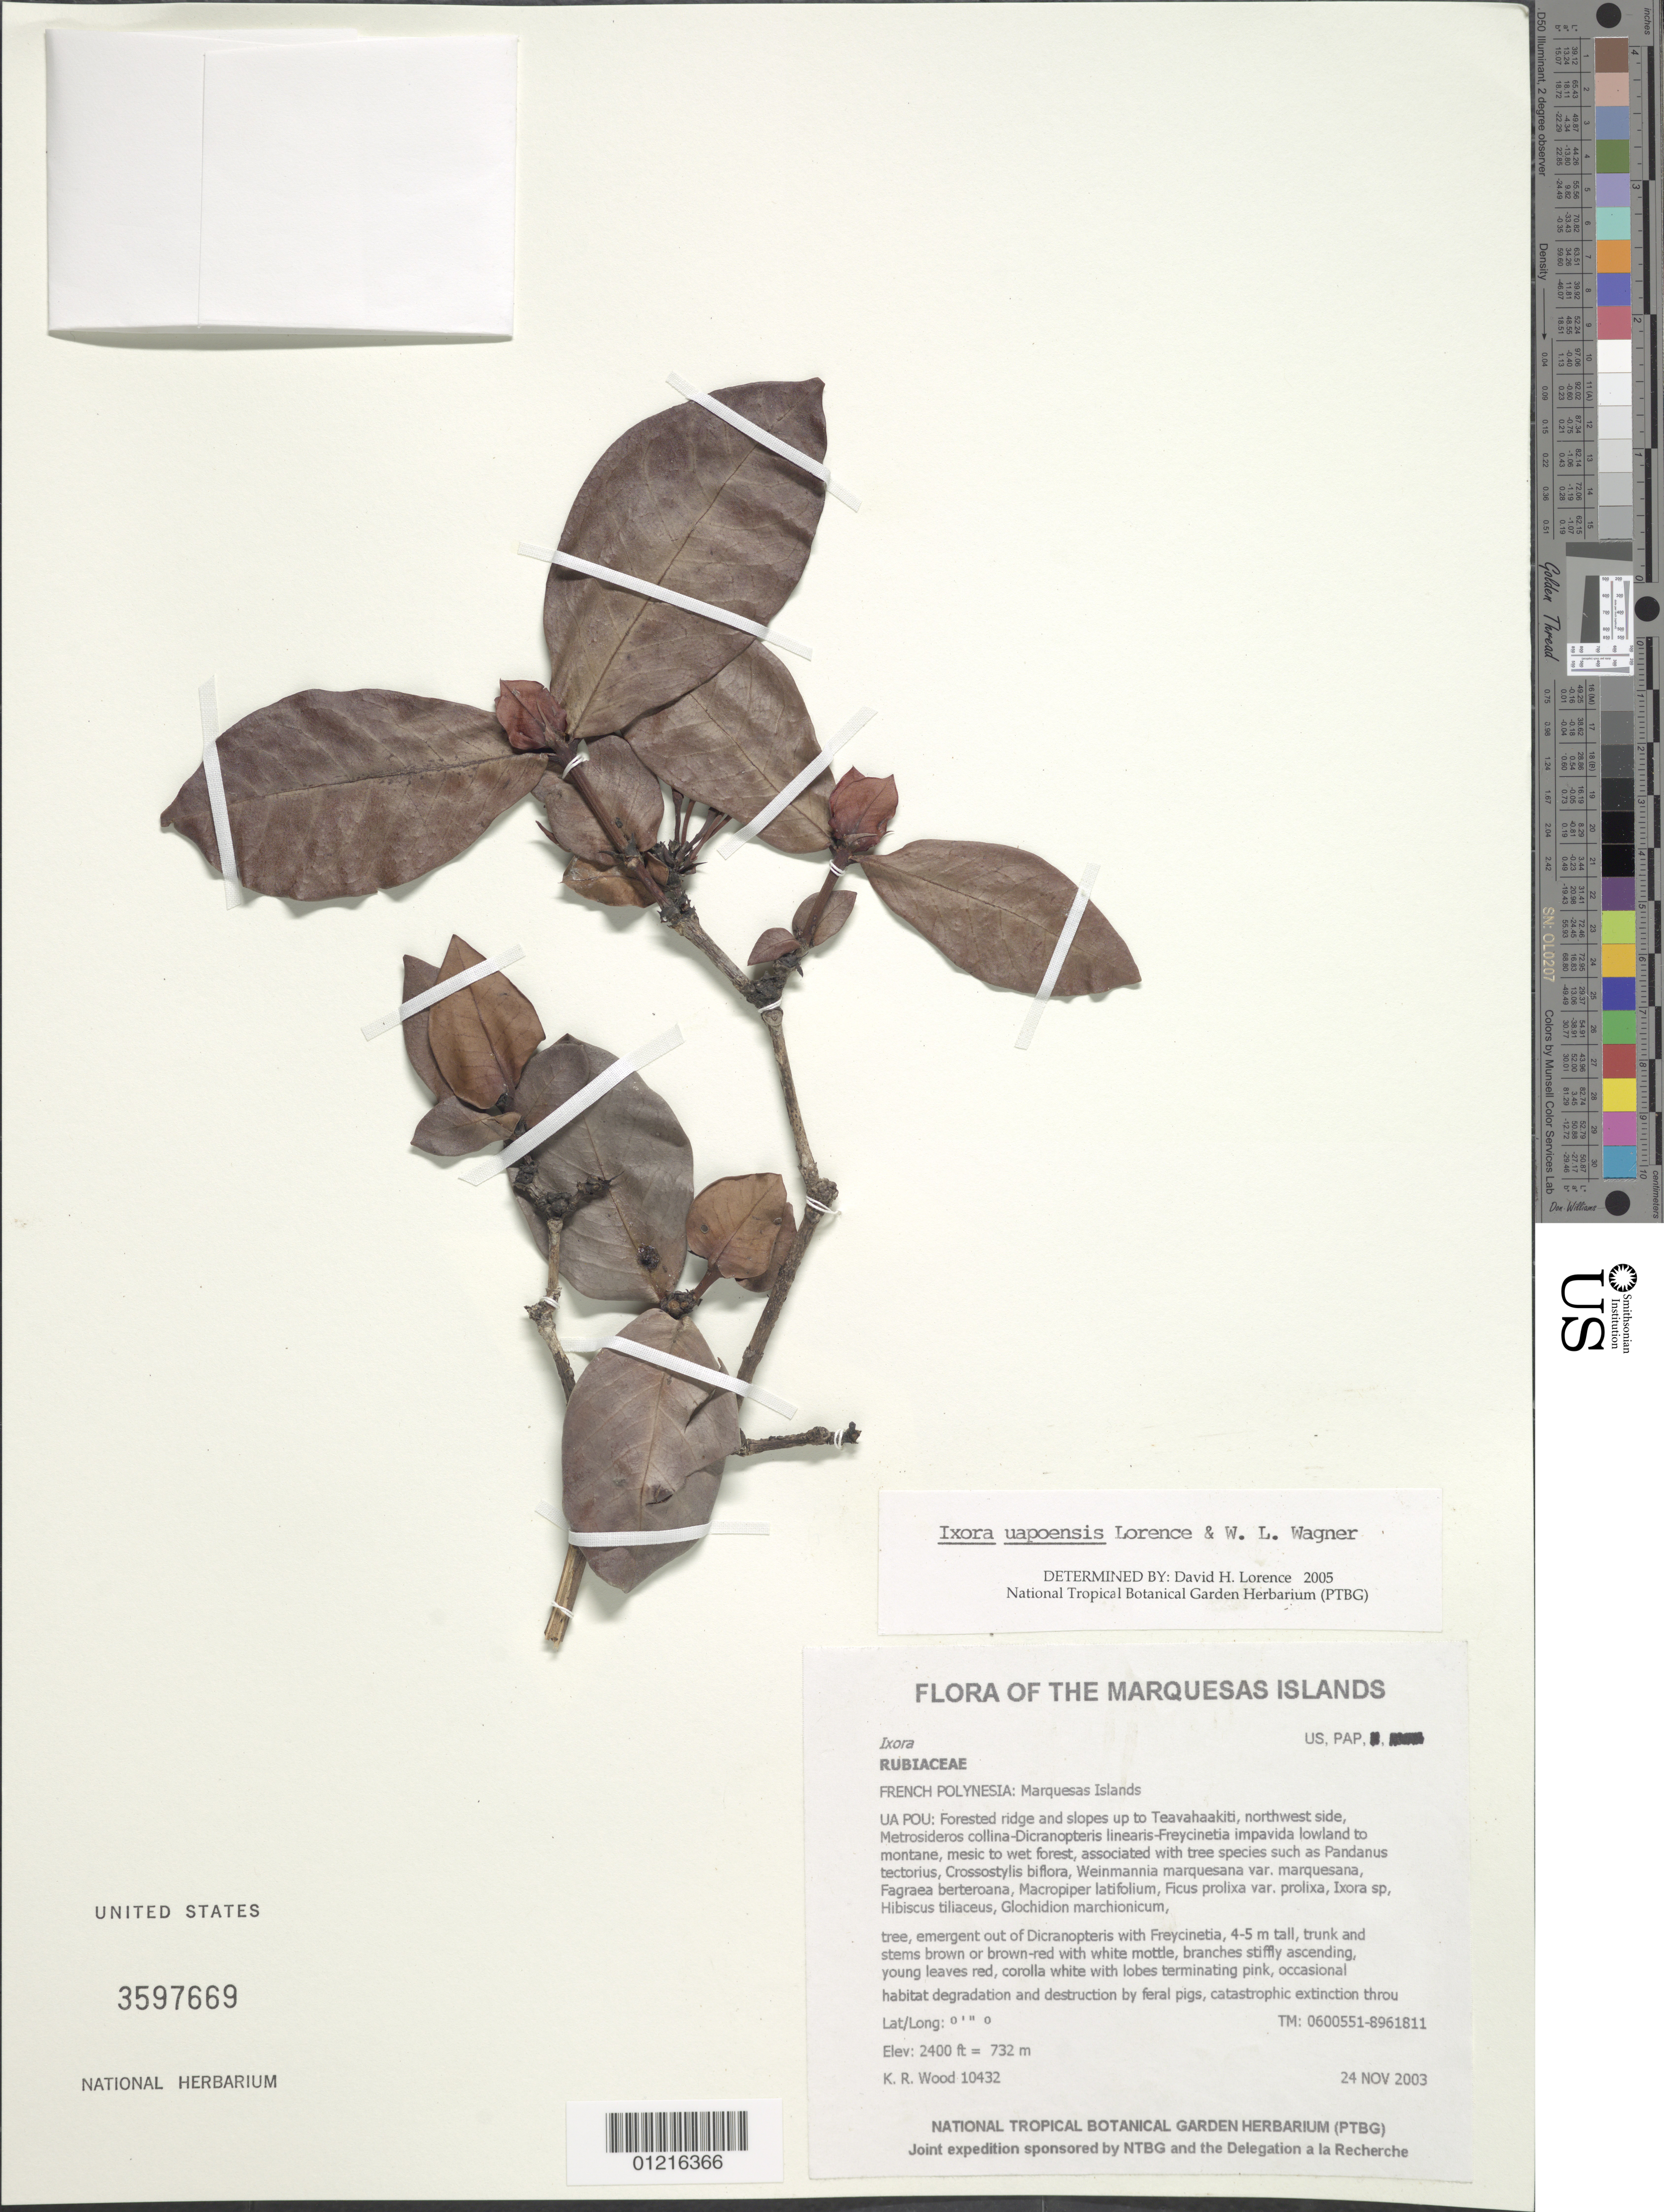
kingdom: Plantae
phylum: Tracheophyta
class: Magnoliopsida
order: Gentianales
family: Rubiaceae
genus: Ixora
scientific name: Ixora uapouensis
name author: Lorence & W.L. Wagner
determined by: Lorence, David H.; Wagner, W. H.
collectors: K. R. Wood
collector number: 10432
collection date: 2003-11-24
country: French Polynesia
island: Ua Pou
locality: Forested ridge and slopes up to Teavahaakiti, northwest side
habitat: Metrosideros collina - Dicranopteris linearis - Freycinetia impavida lowland to montane, mesic to wet forest, along ridge, W aspect, gentle slope, scattered, mesic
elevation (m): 732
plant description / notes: Feral pigs, catastrophic extinction through environmental events, predation by rats [Rattus exulans] that eat seeds, competition with non-native plant taxa such as Ageratum conyzoides, Emilia sonchifolia var. javanicus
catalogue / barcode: US 3597669